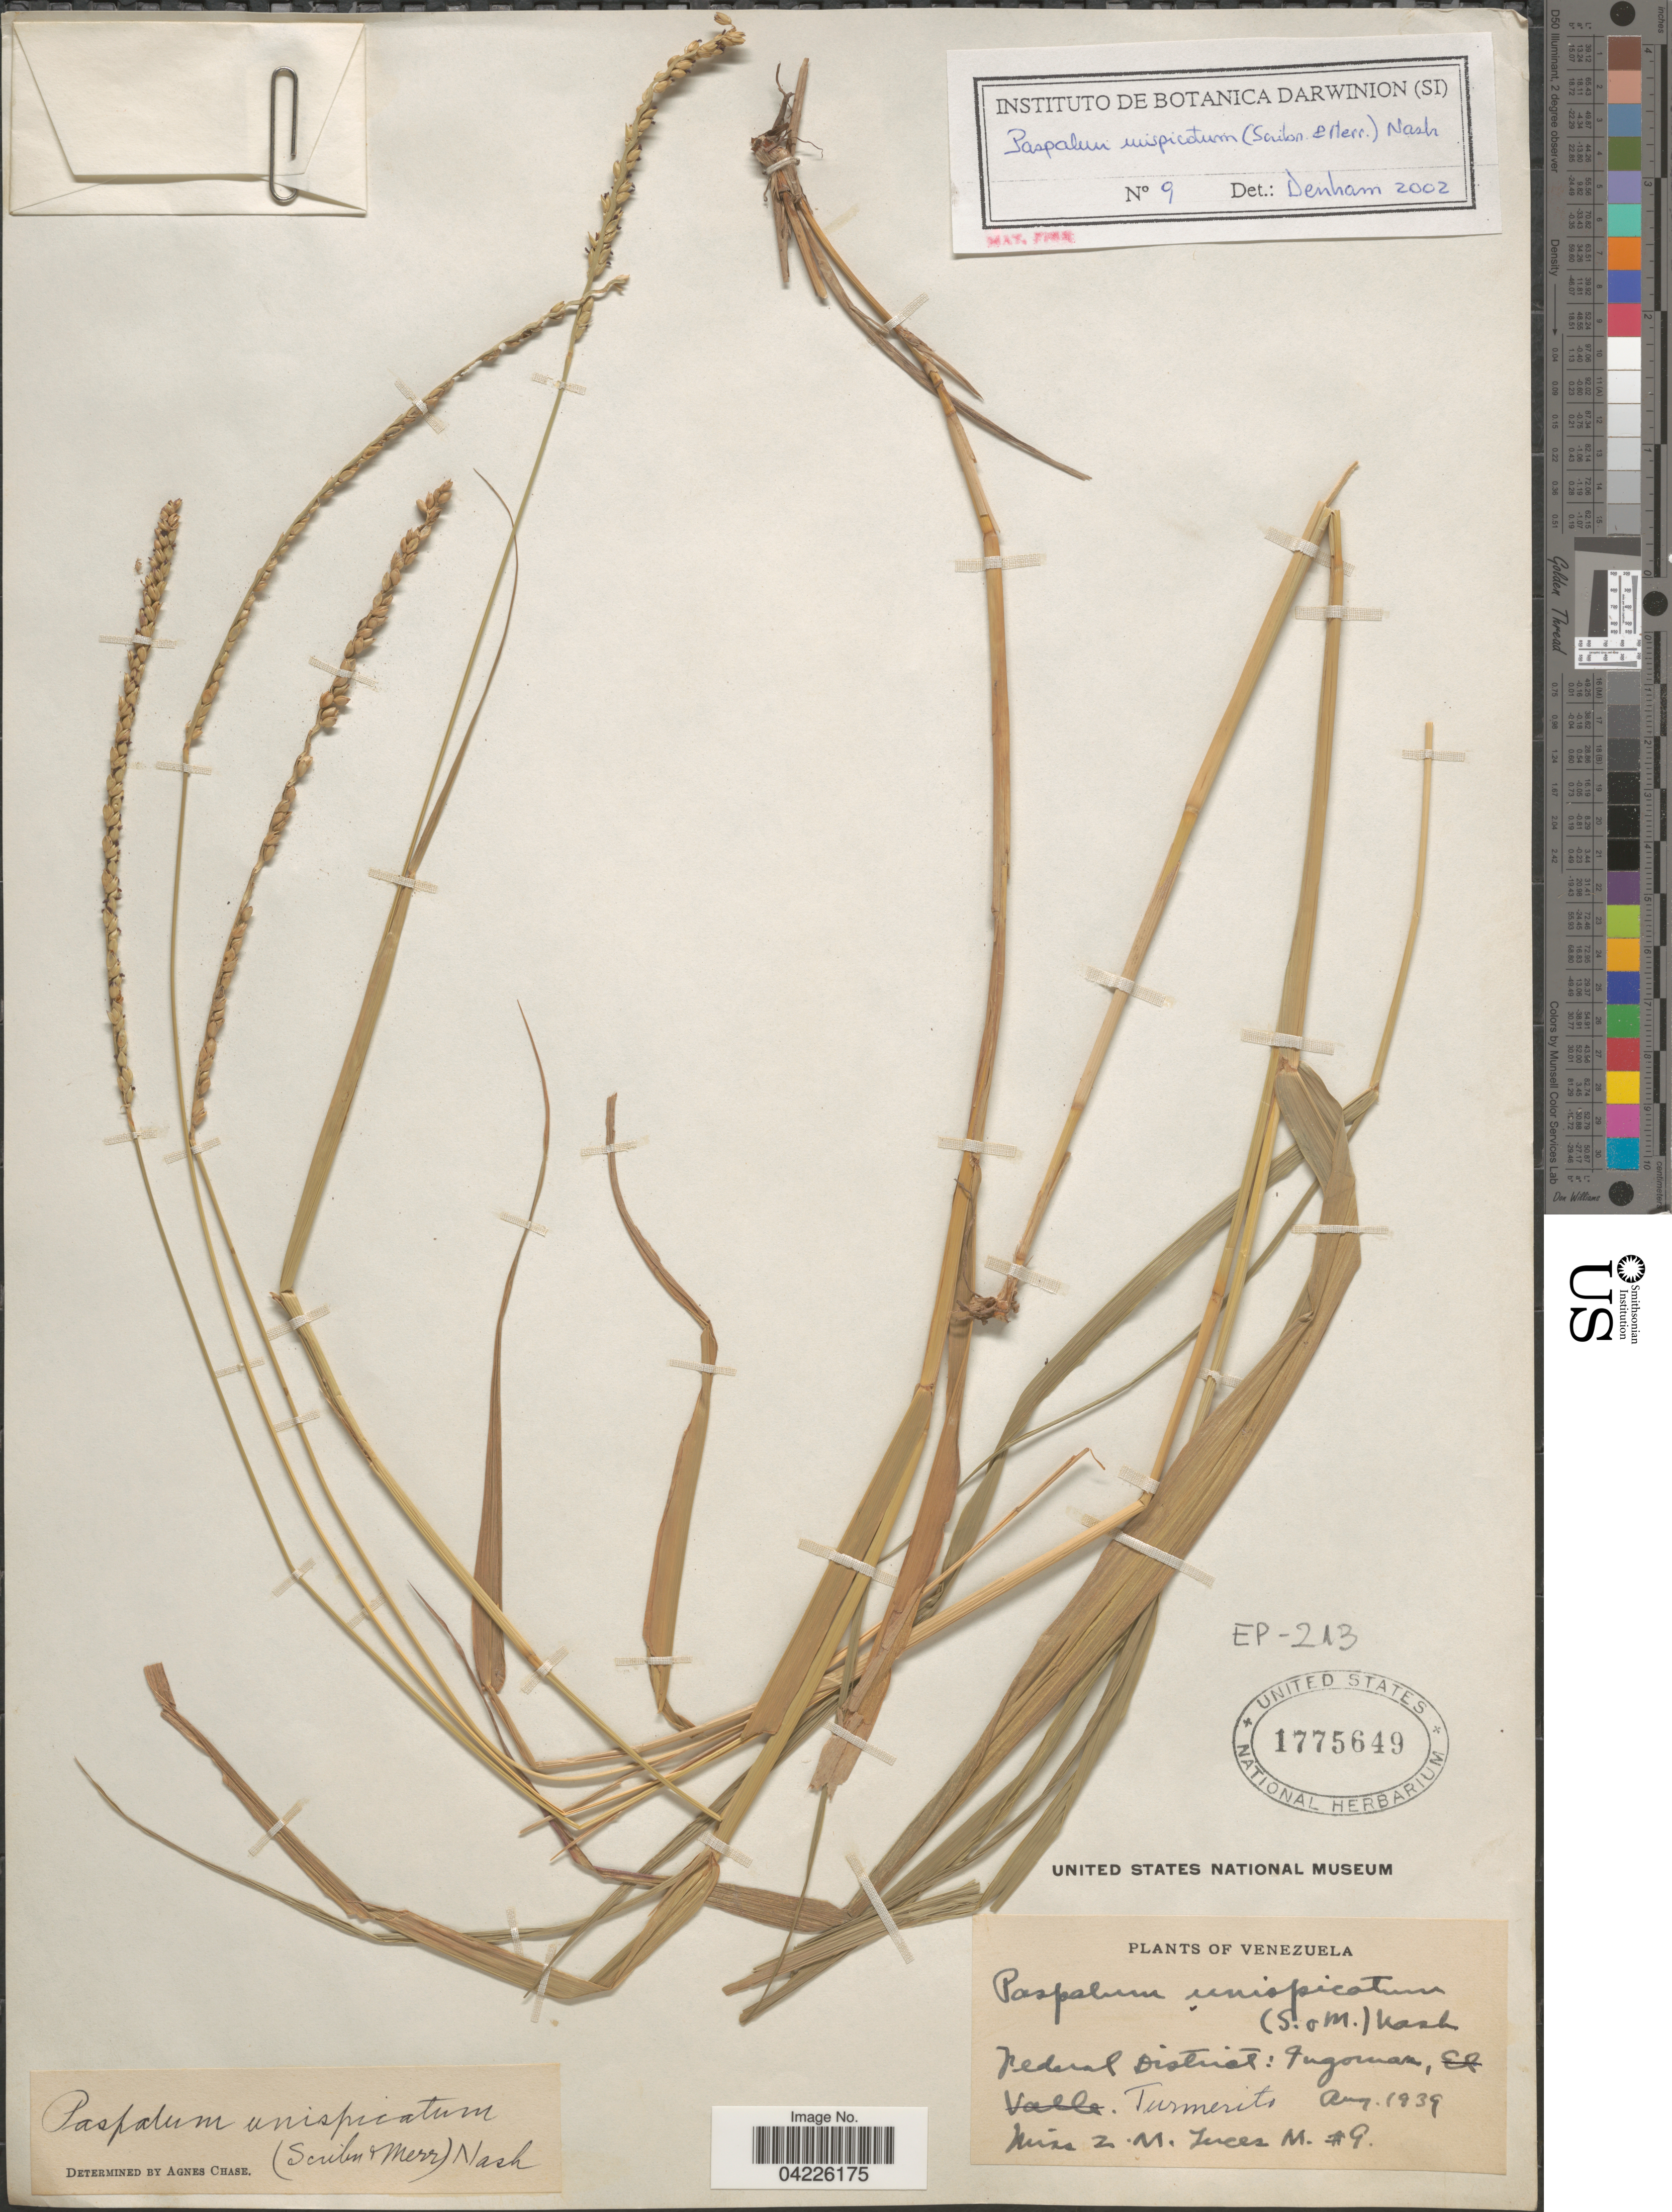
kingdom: Plantae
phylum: Tracheophyta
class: Liliopsida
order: Poales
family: Poaceae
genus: Paspalum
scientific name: Paspalum unispicatum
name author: (Scribn. & Merr.) Nash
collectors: L. Lucas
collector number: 9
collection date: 1939-08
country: Venezuela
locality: Federal District: Ingomar, Turmerito.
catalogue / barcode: US 1775649